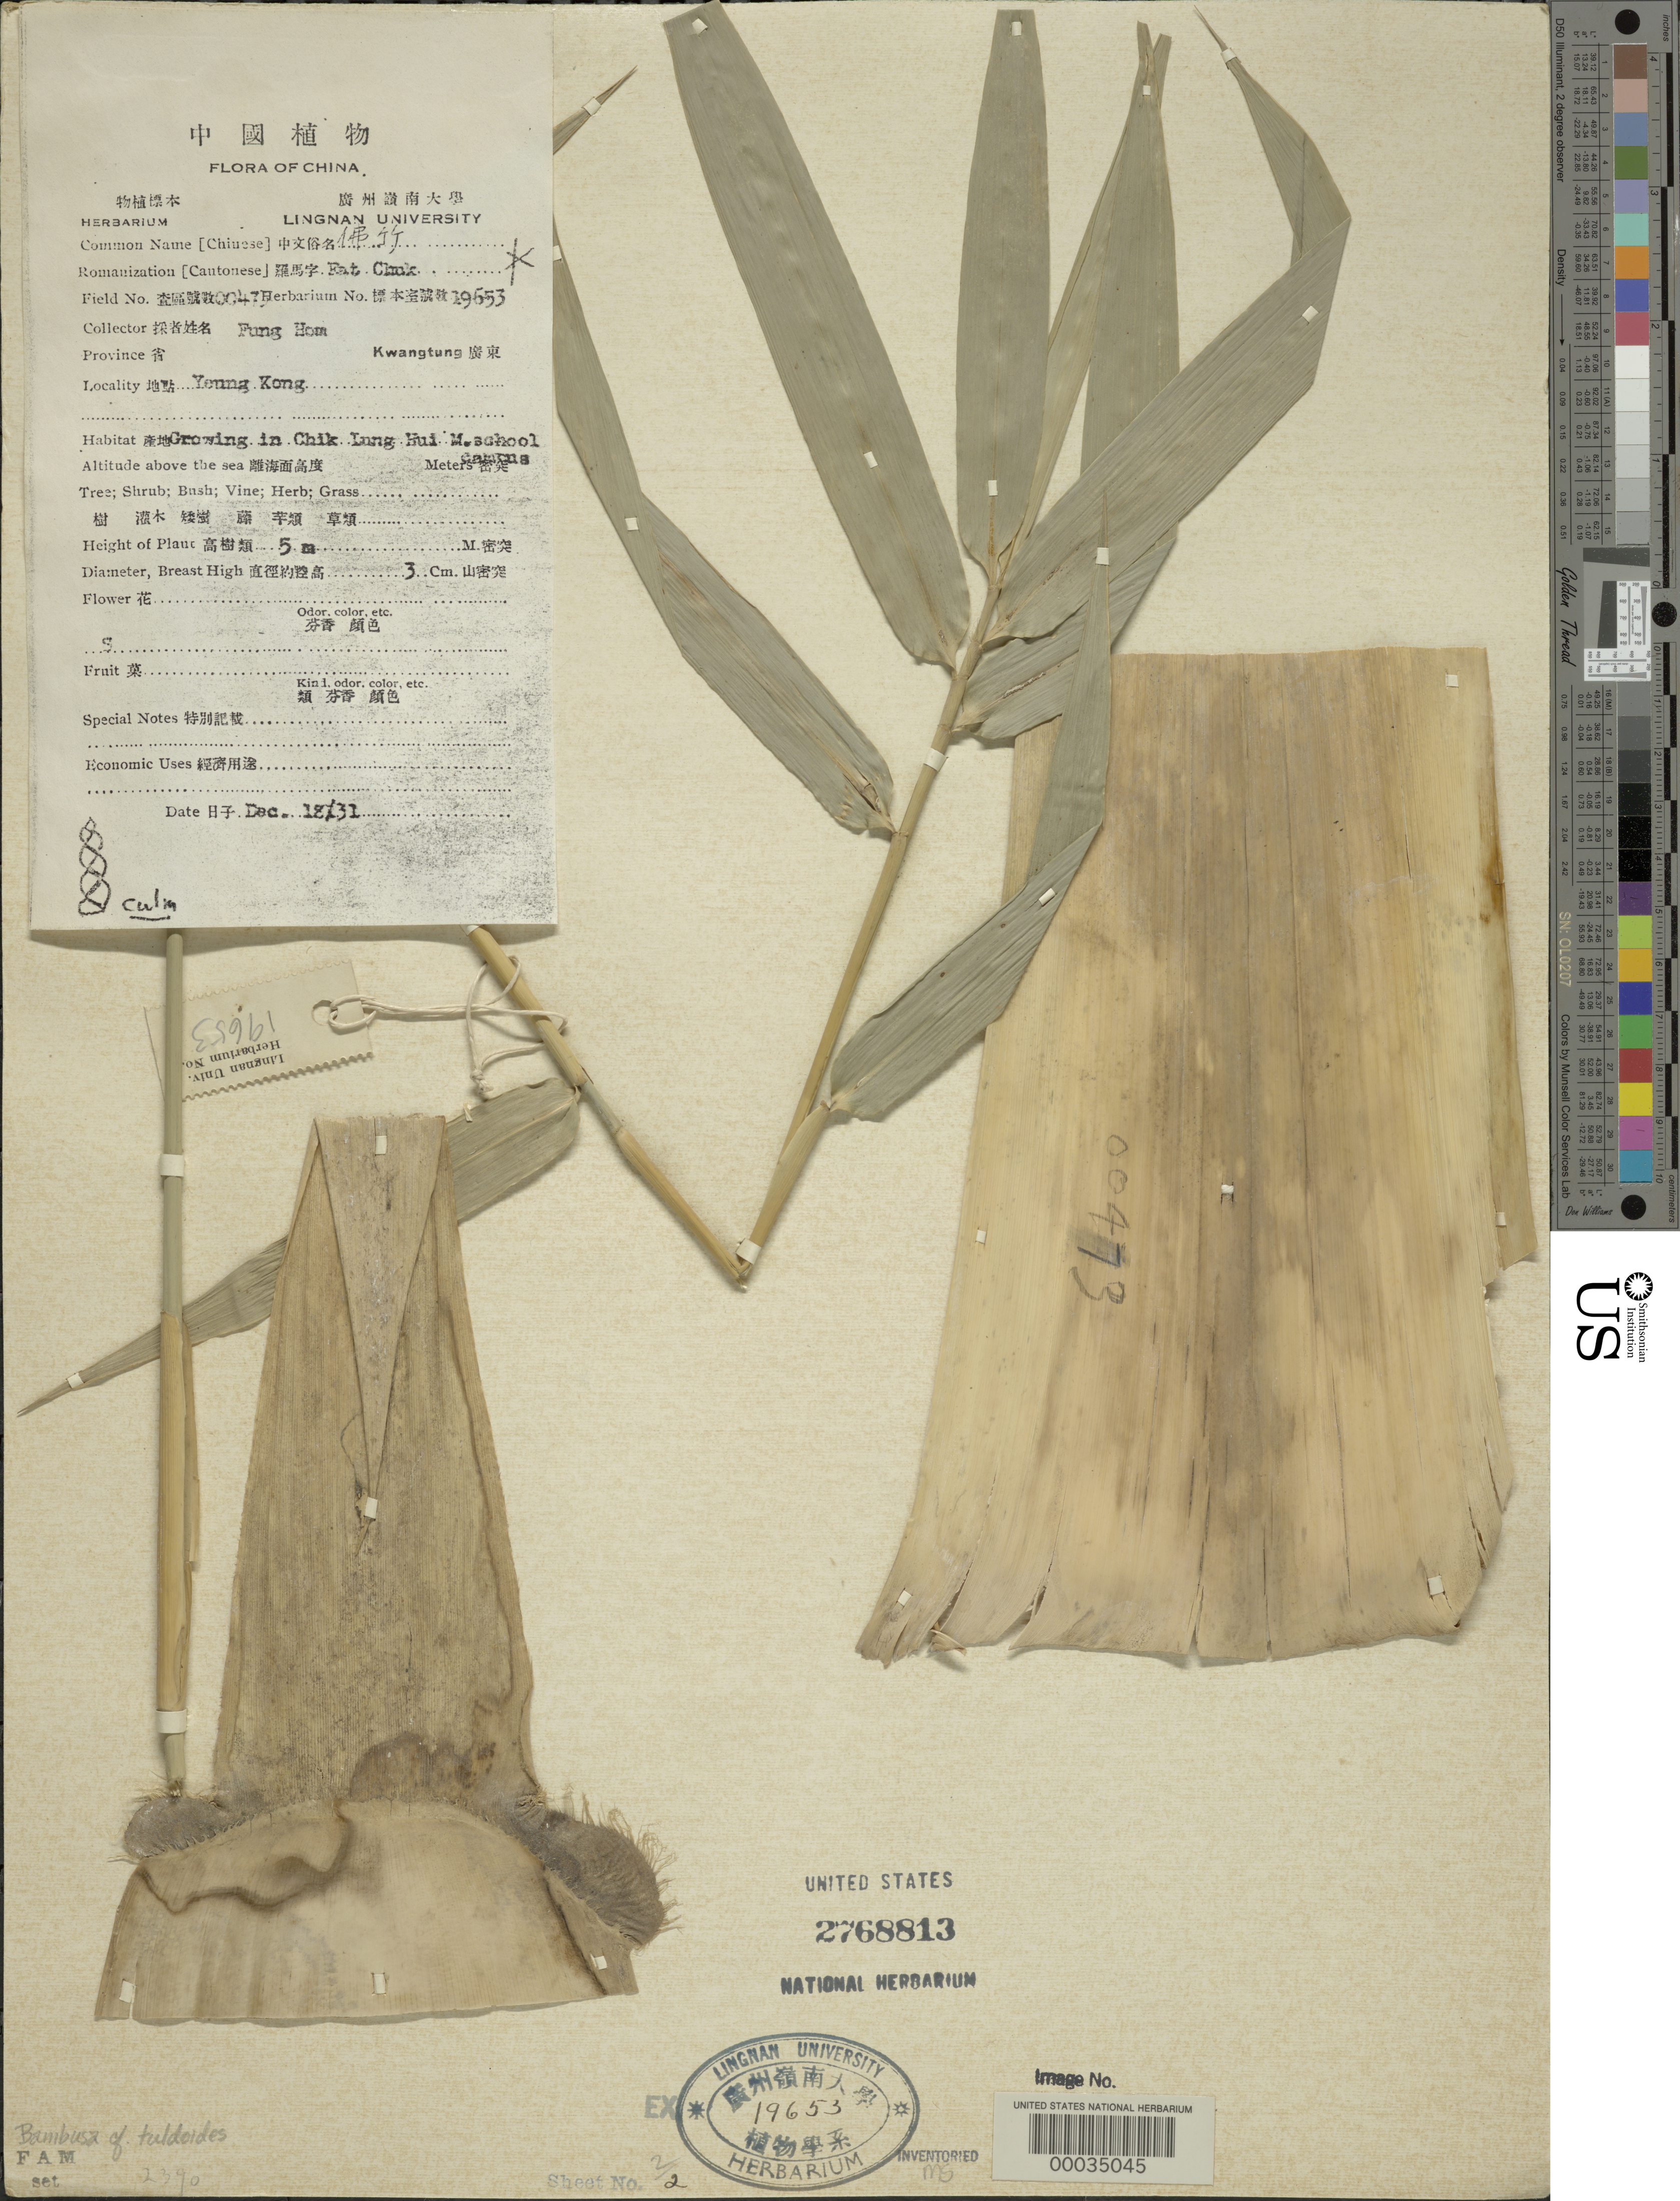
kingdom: Plantae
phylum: Tracheophyta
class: Liliopsida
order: Poales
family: Poaceae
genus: Bambusa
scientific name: Bambusa tuldoides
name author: Munro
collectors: H. L. Fung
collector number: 473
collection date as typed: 18 Dec 1931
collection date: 1931-12-18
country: China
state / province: Guangdong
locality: Young kong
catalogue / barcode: US 2768813